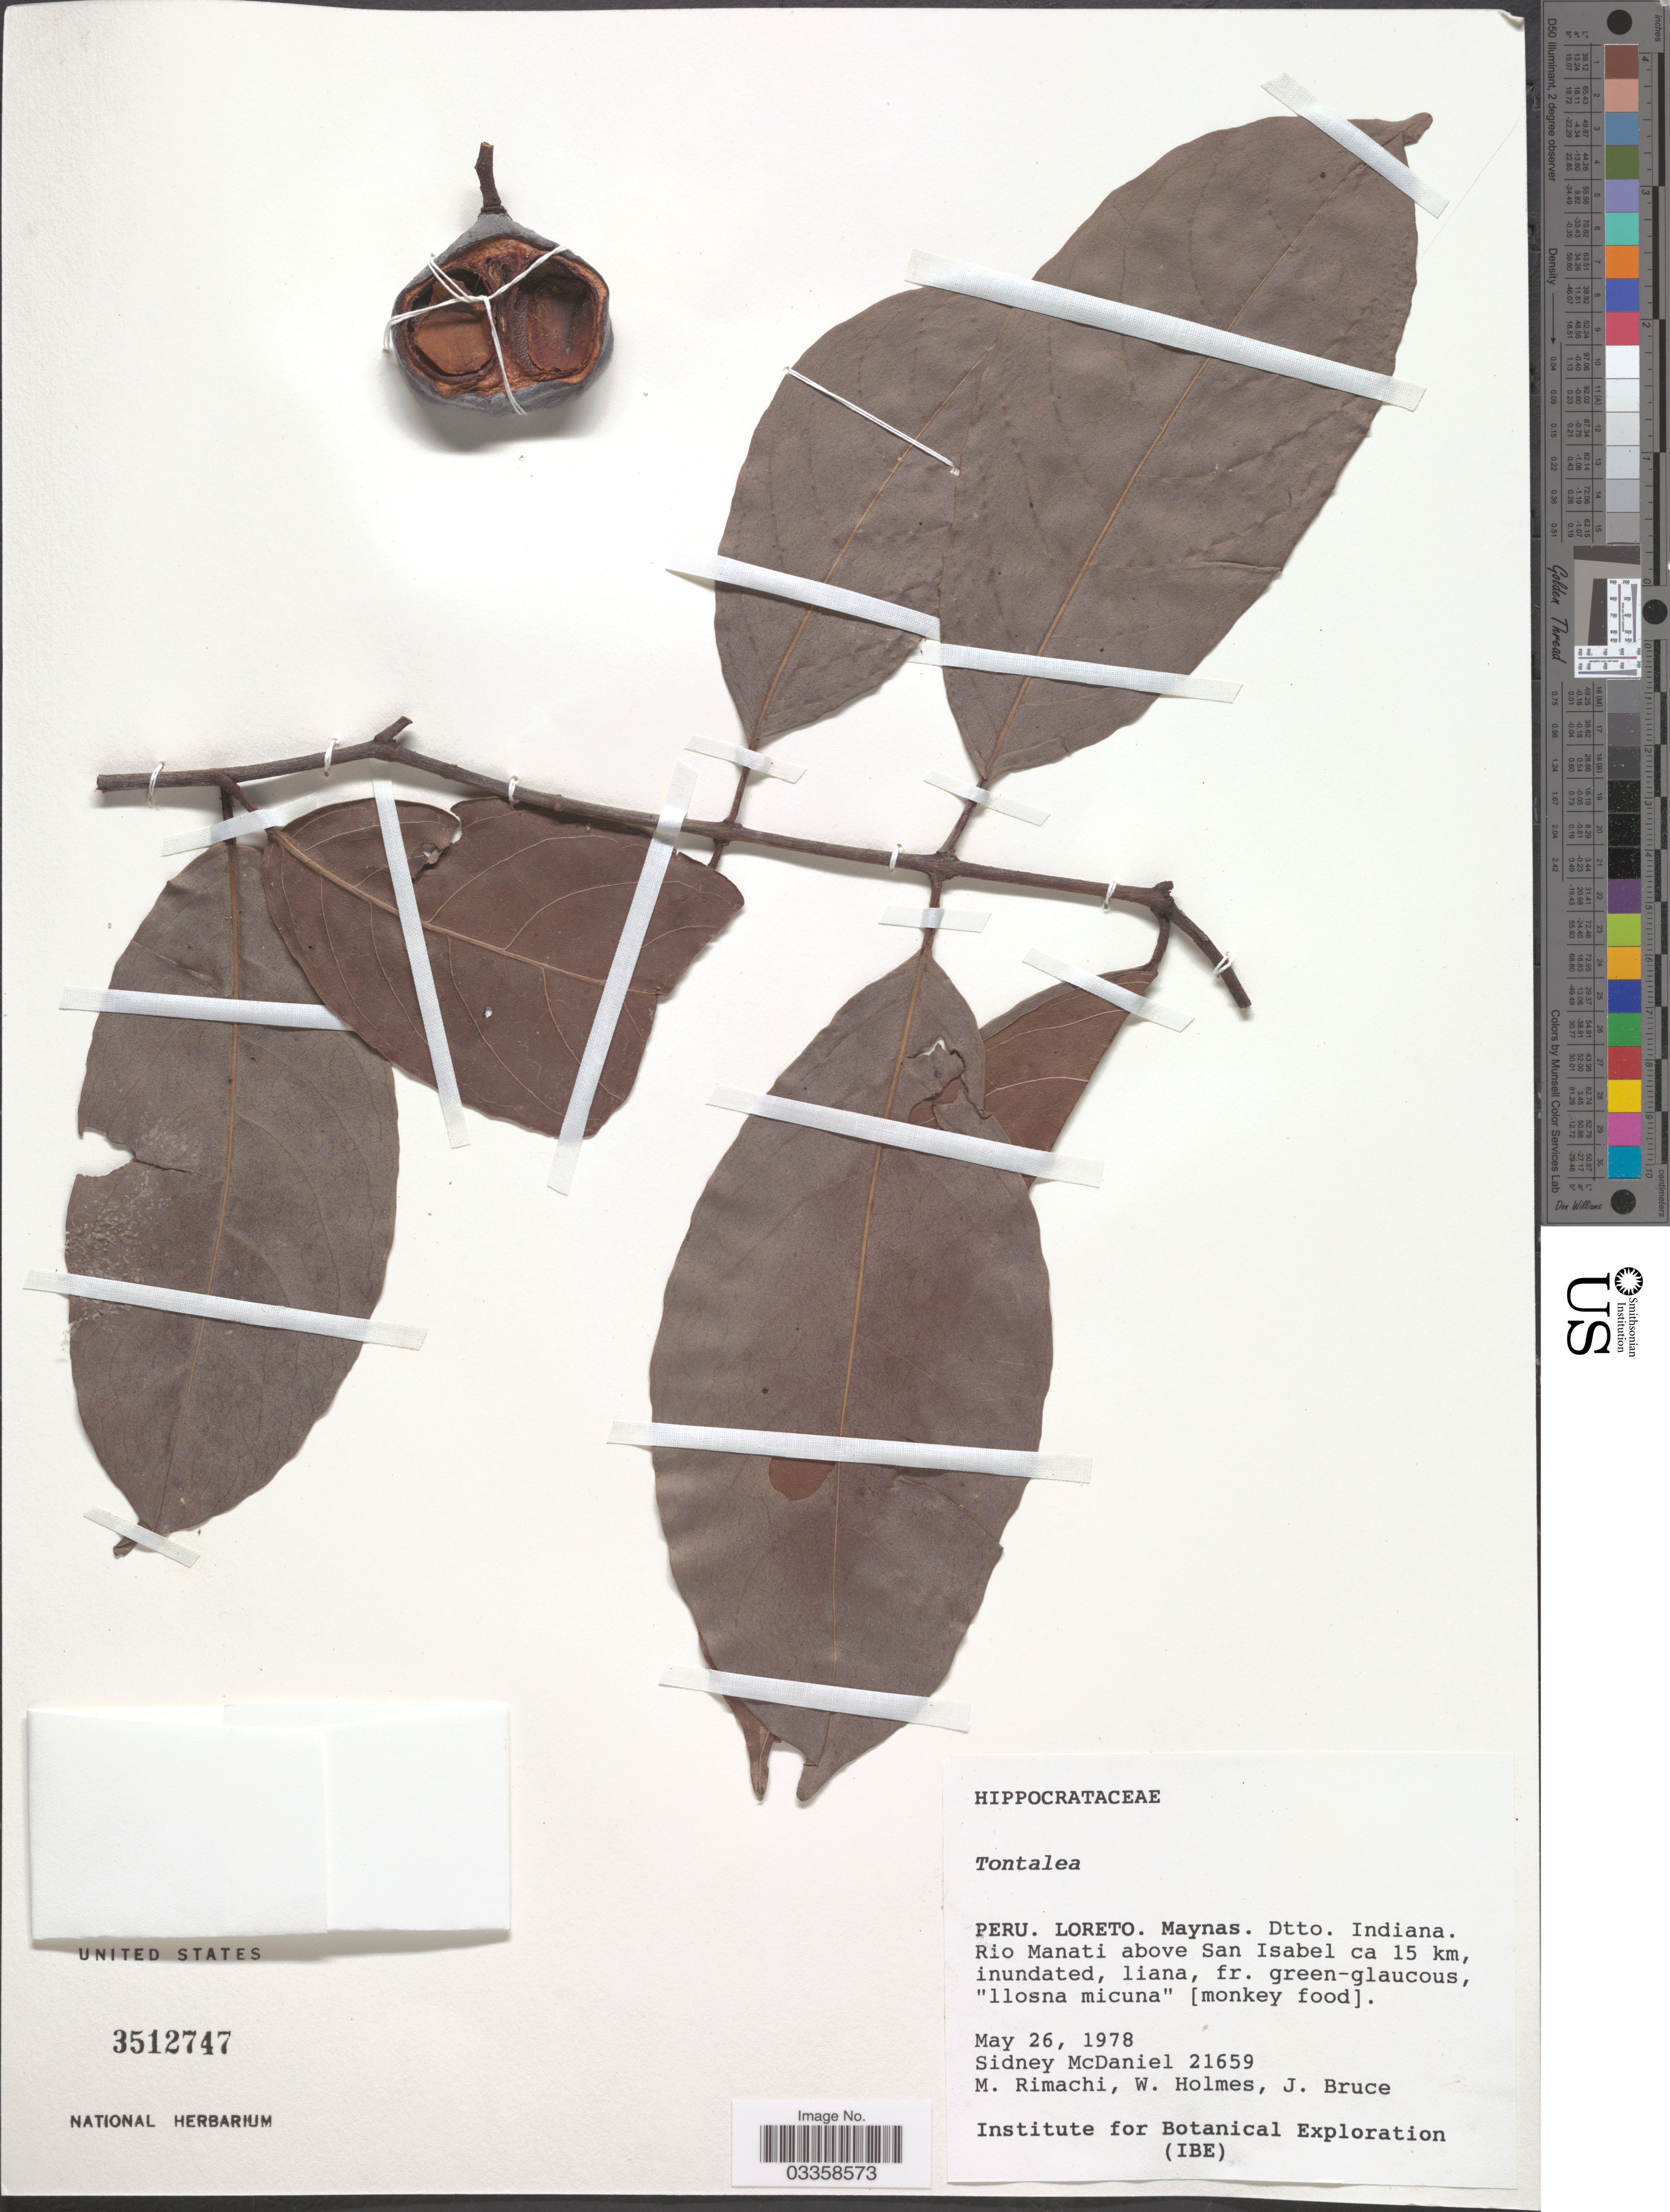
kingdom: Plantae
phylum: Tracheophyta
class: Magnoliopsida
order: Celastrales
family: Celastraceae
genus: Tontelea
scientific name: Tontelea sp.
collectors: S. McDaniel, M. Rimachi, W. Holmes & J. Bruce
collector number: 21659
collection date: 1978-05-26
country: Peru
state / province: Loreto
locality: Maynas. Dtto. Indiana. Rio Manati above San Isabel ca 15 km.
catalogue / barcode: US 3512747